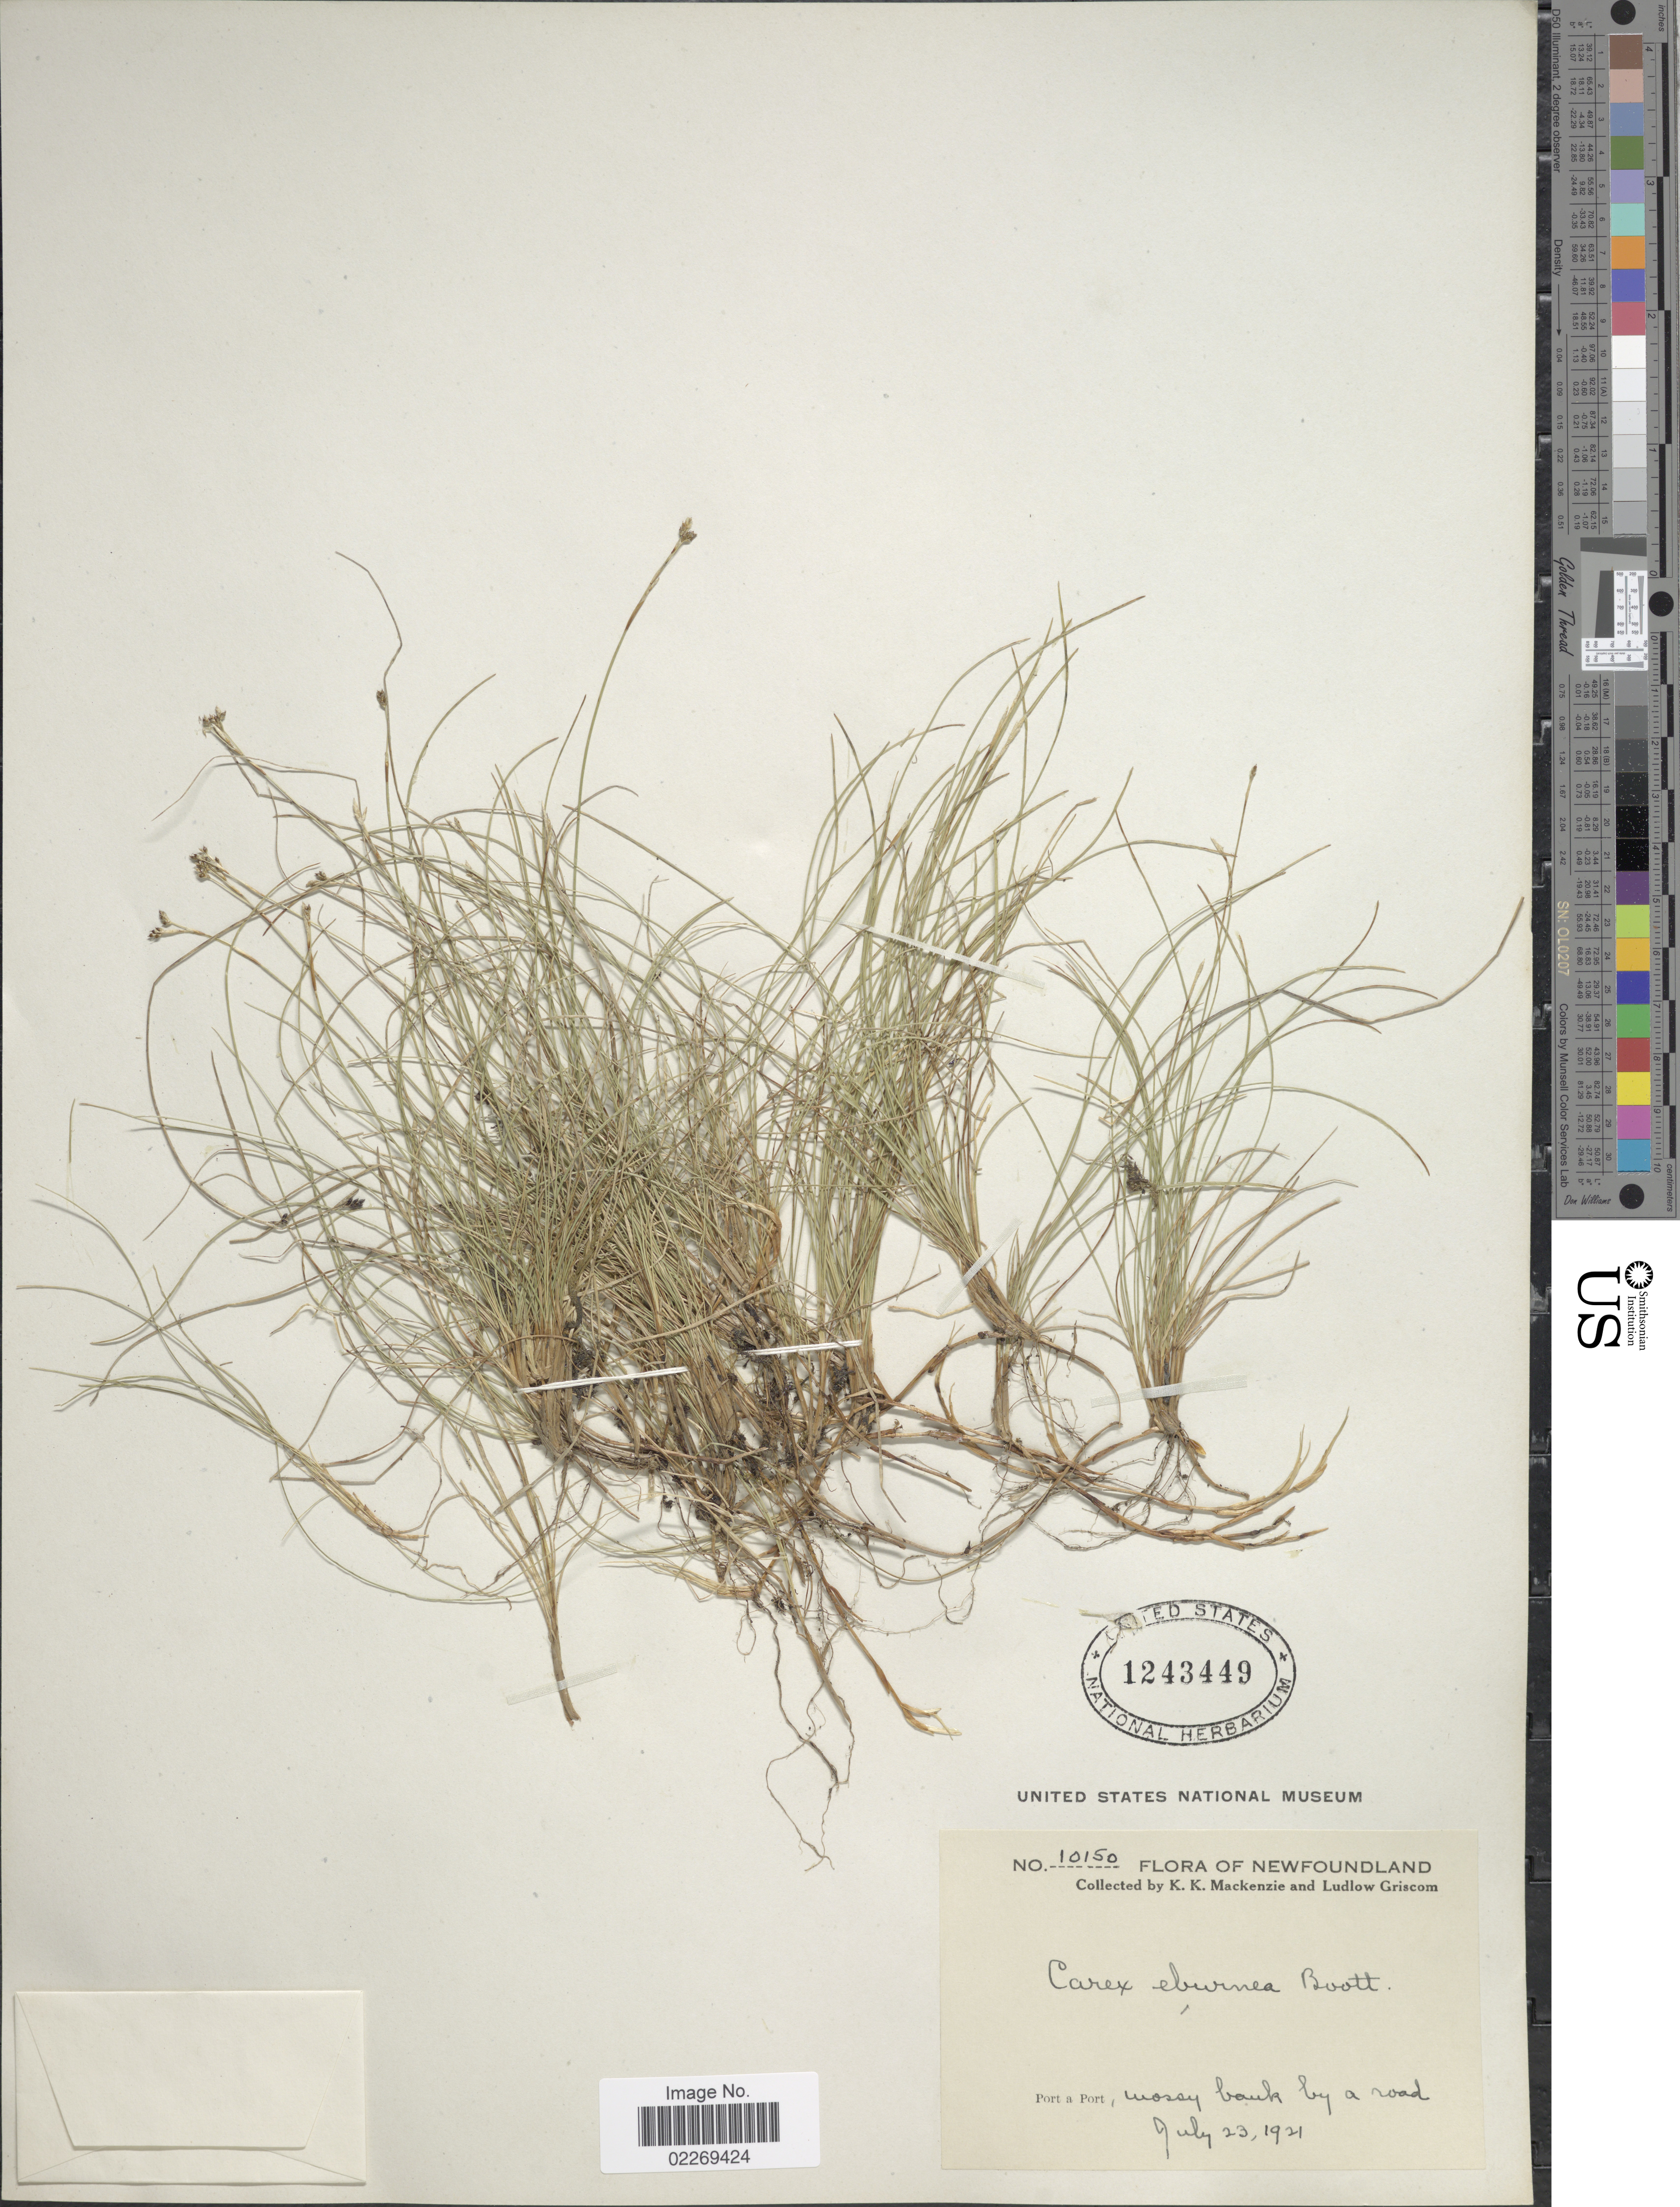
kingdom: Plantae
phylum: Tracheophyta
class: Liliopsida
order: Poales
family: Cyperaceae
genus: Carex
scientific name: Carex eburnea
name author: Boott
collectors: K. K. Mackenzie & L. Griscom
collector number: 10150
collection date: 1921-07-23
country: Canada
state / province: Newfoundland and Labrador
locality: Port a Port, mossy bank by a road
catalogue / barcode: US 1243449